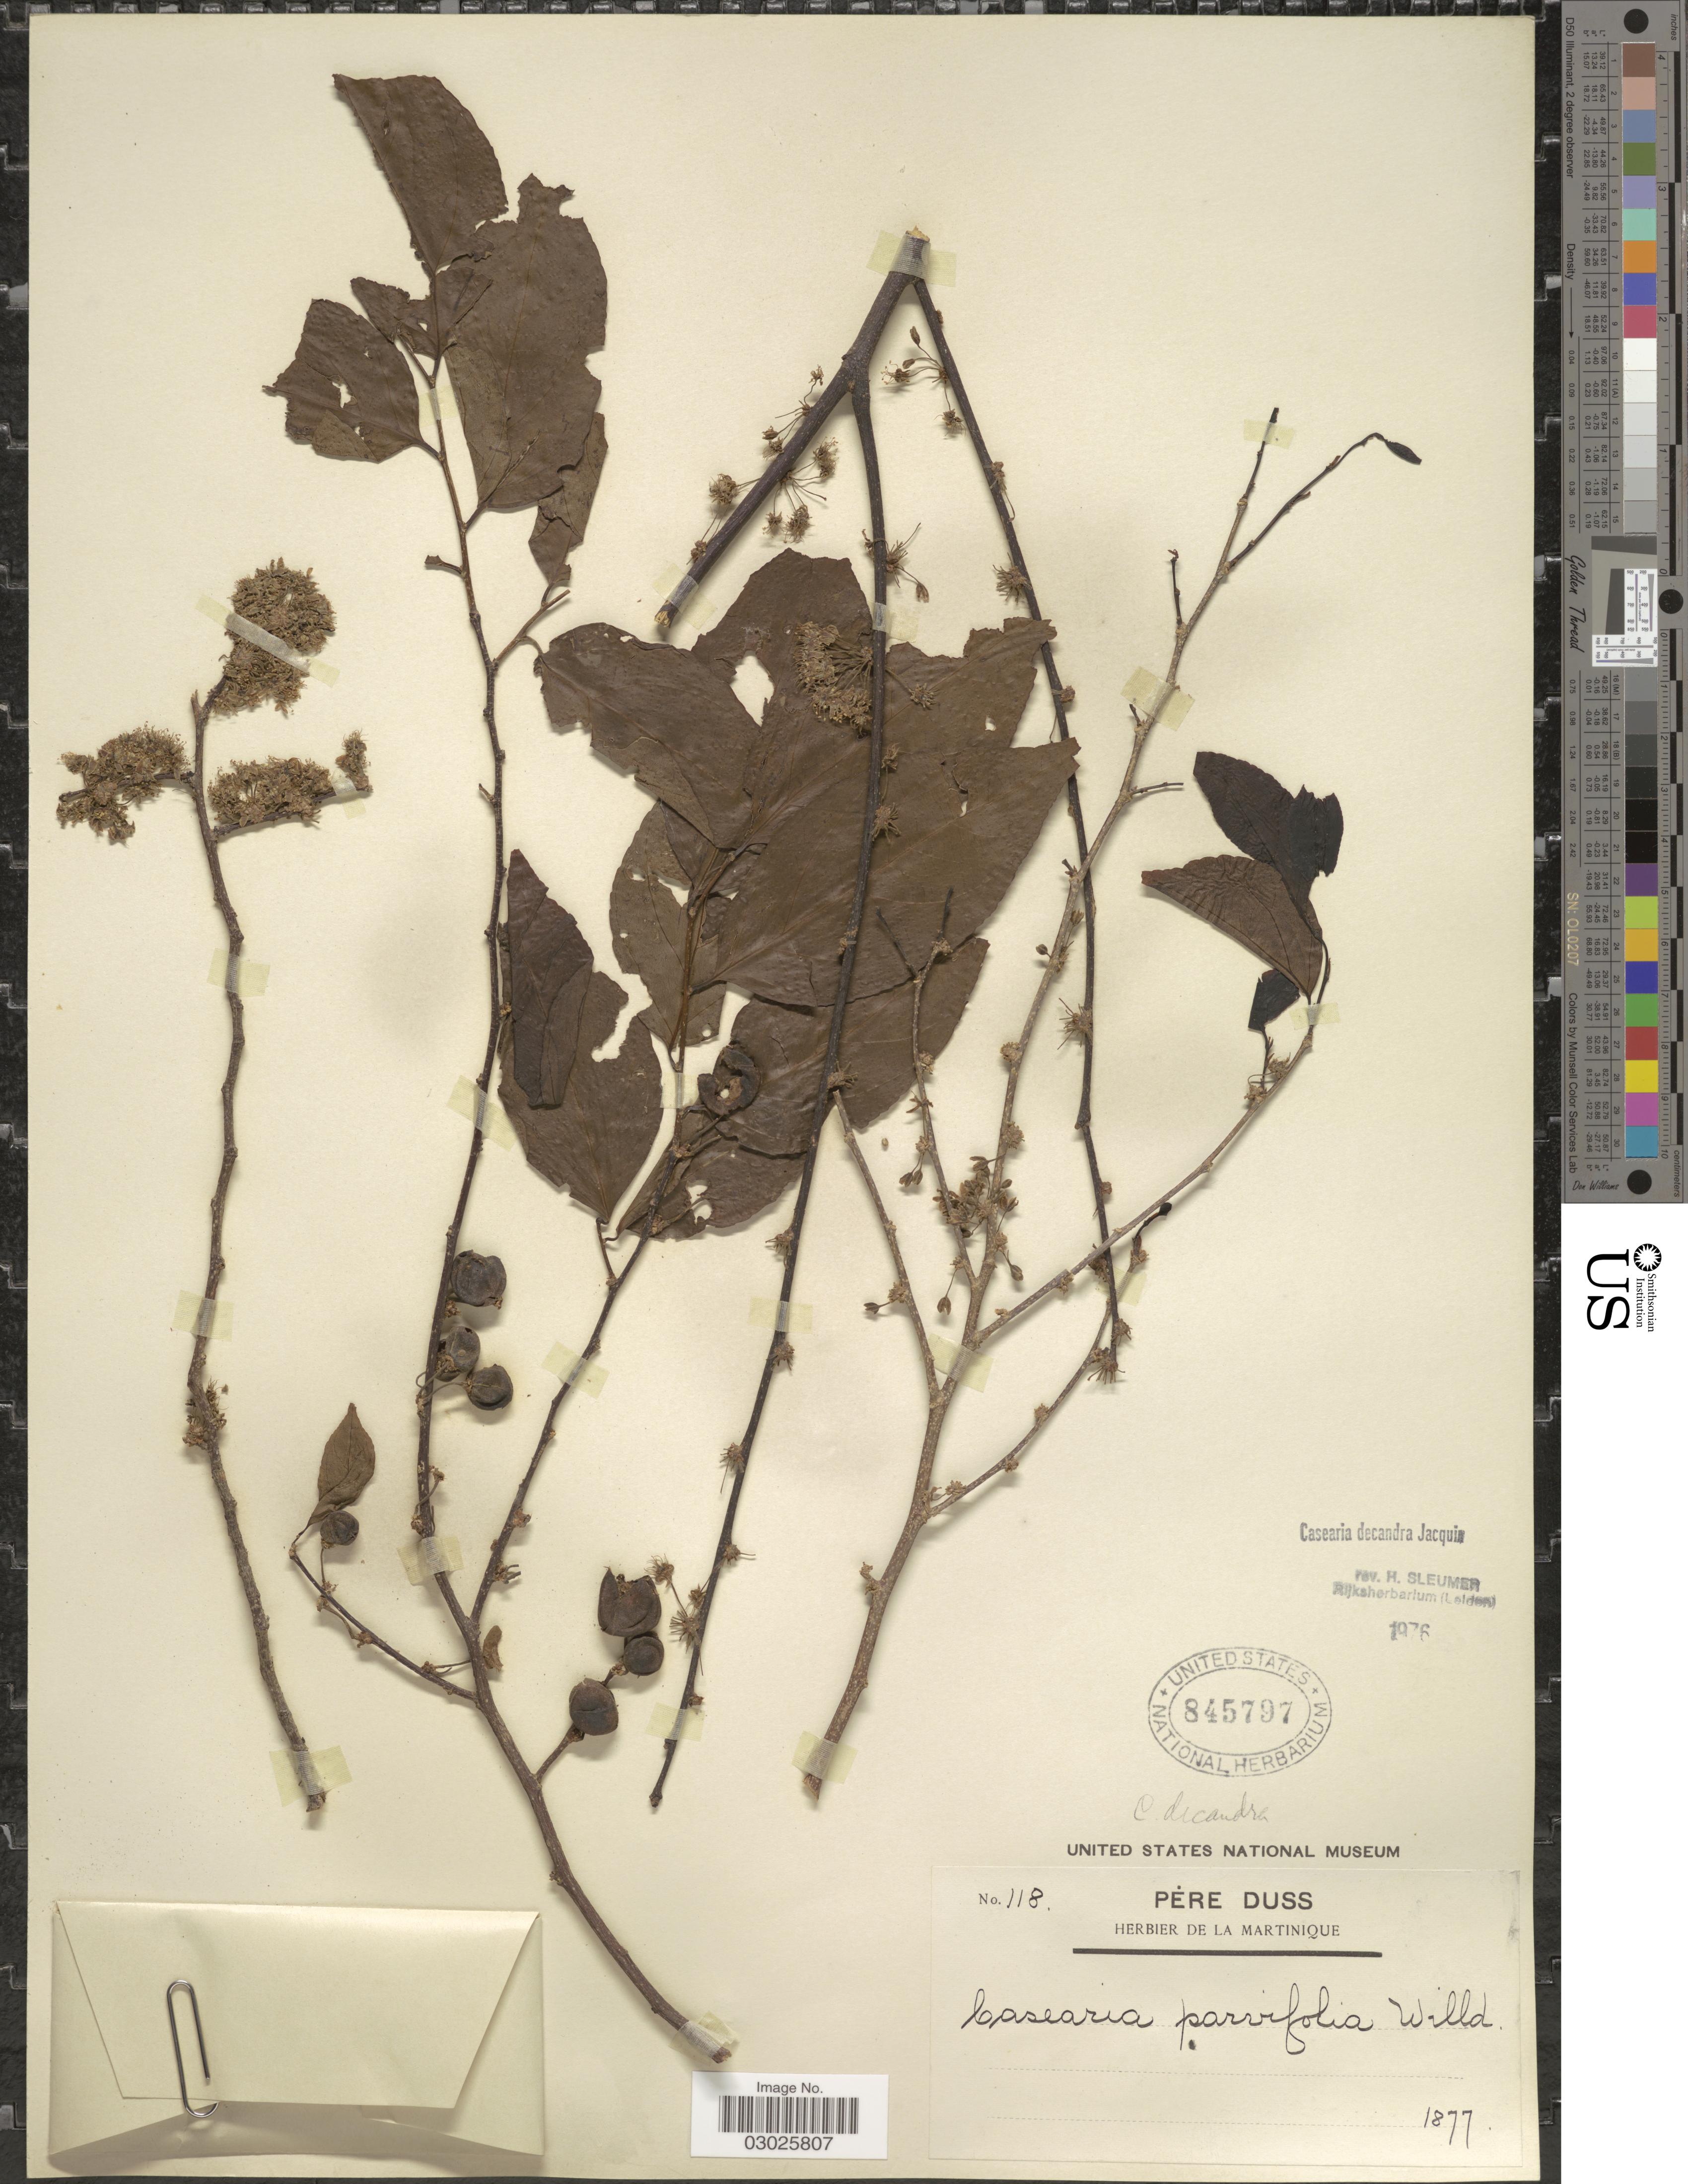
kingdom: Plantae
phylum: Tracheophyta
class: Magnoliopsida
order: Malpighiales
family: Salicaceae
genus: Casearia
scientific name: Casearia decandra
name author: Jacq.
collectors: Père Duss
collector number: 118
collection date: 1877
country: Martinique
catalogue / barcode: US 845797